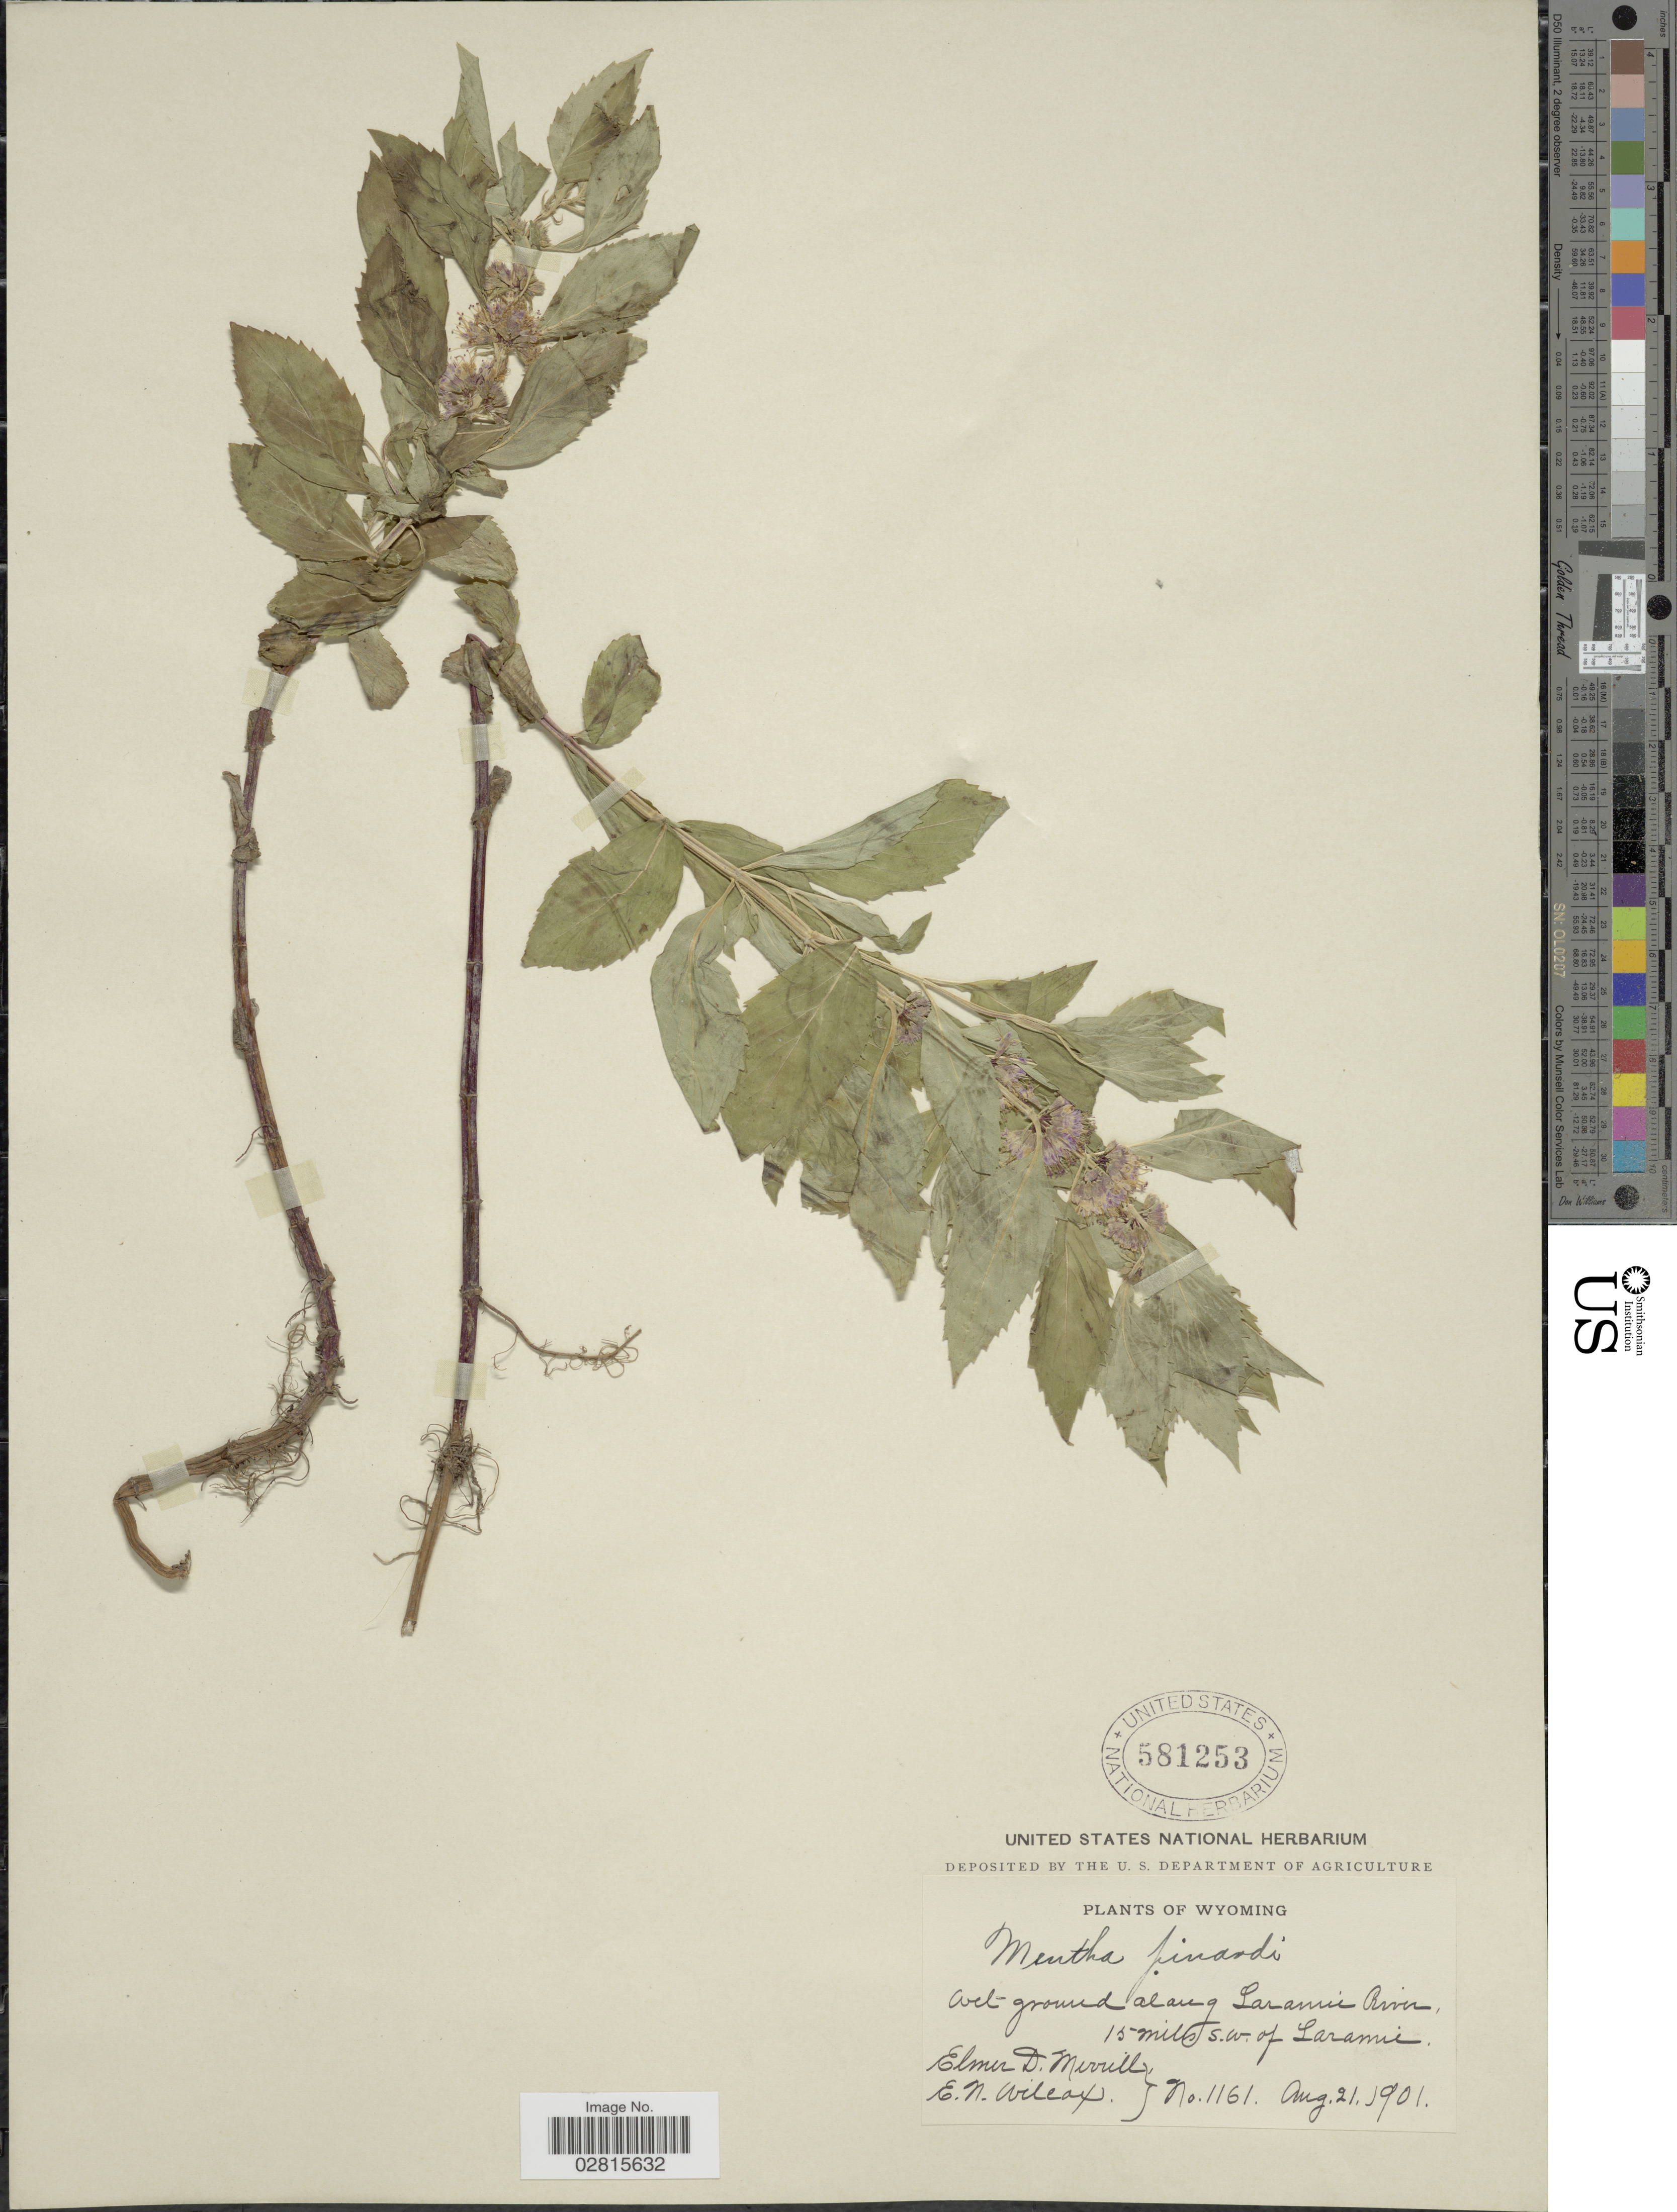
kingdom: Plantae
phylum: Tracheophyta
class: Magnoliopsida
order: Lamiales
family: Lamiaceae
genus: Mentha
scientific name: Mentha penardii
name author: (Briq.) Rydb.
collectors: E. D. Merrill & E. Wilcox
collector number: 1161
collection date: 1901-08-21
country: United States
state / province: Wyoming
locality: Along Laramie River, 15 miles s.w. of Laramie.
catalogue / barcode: US 581253